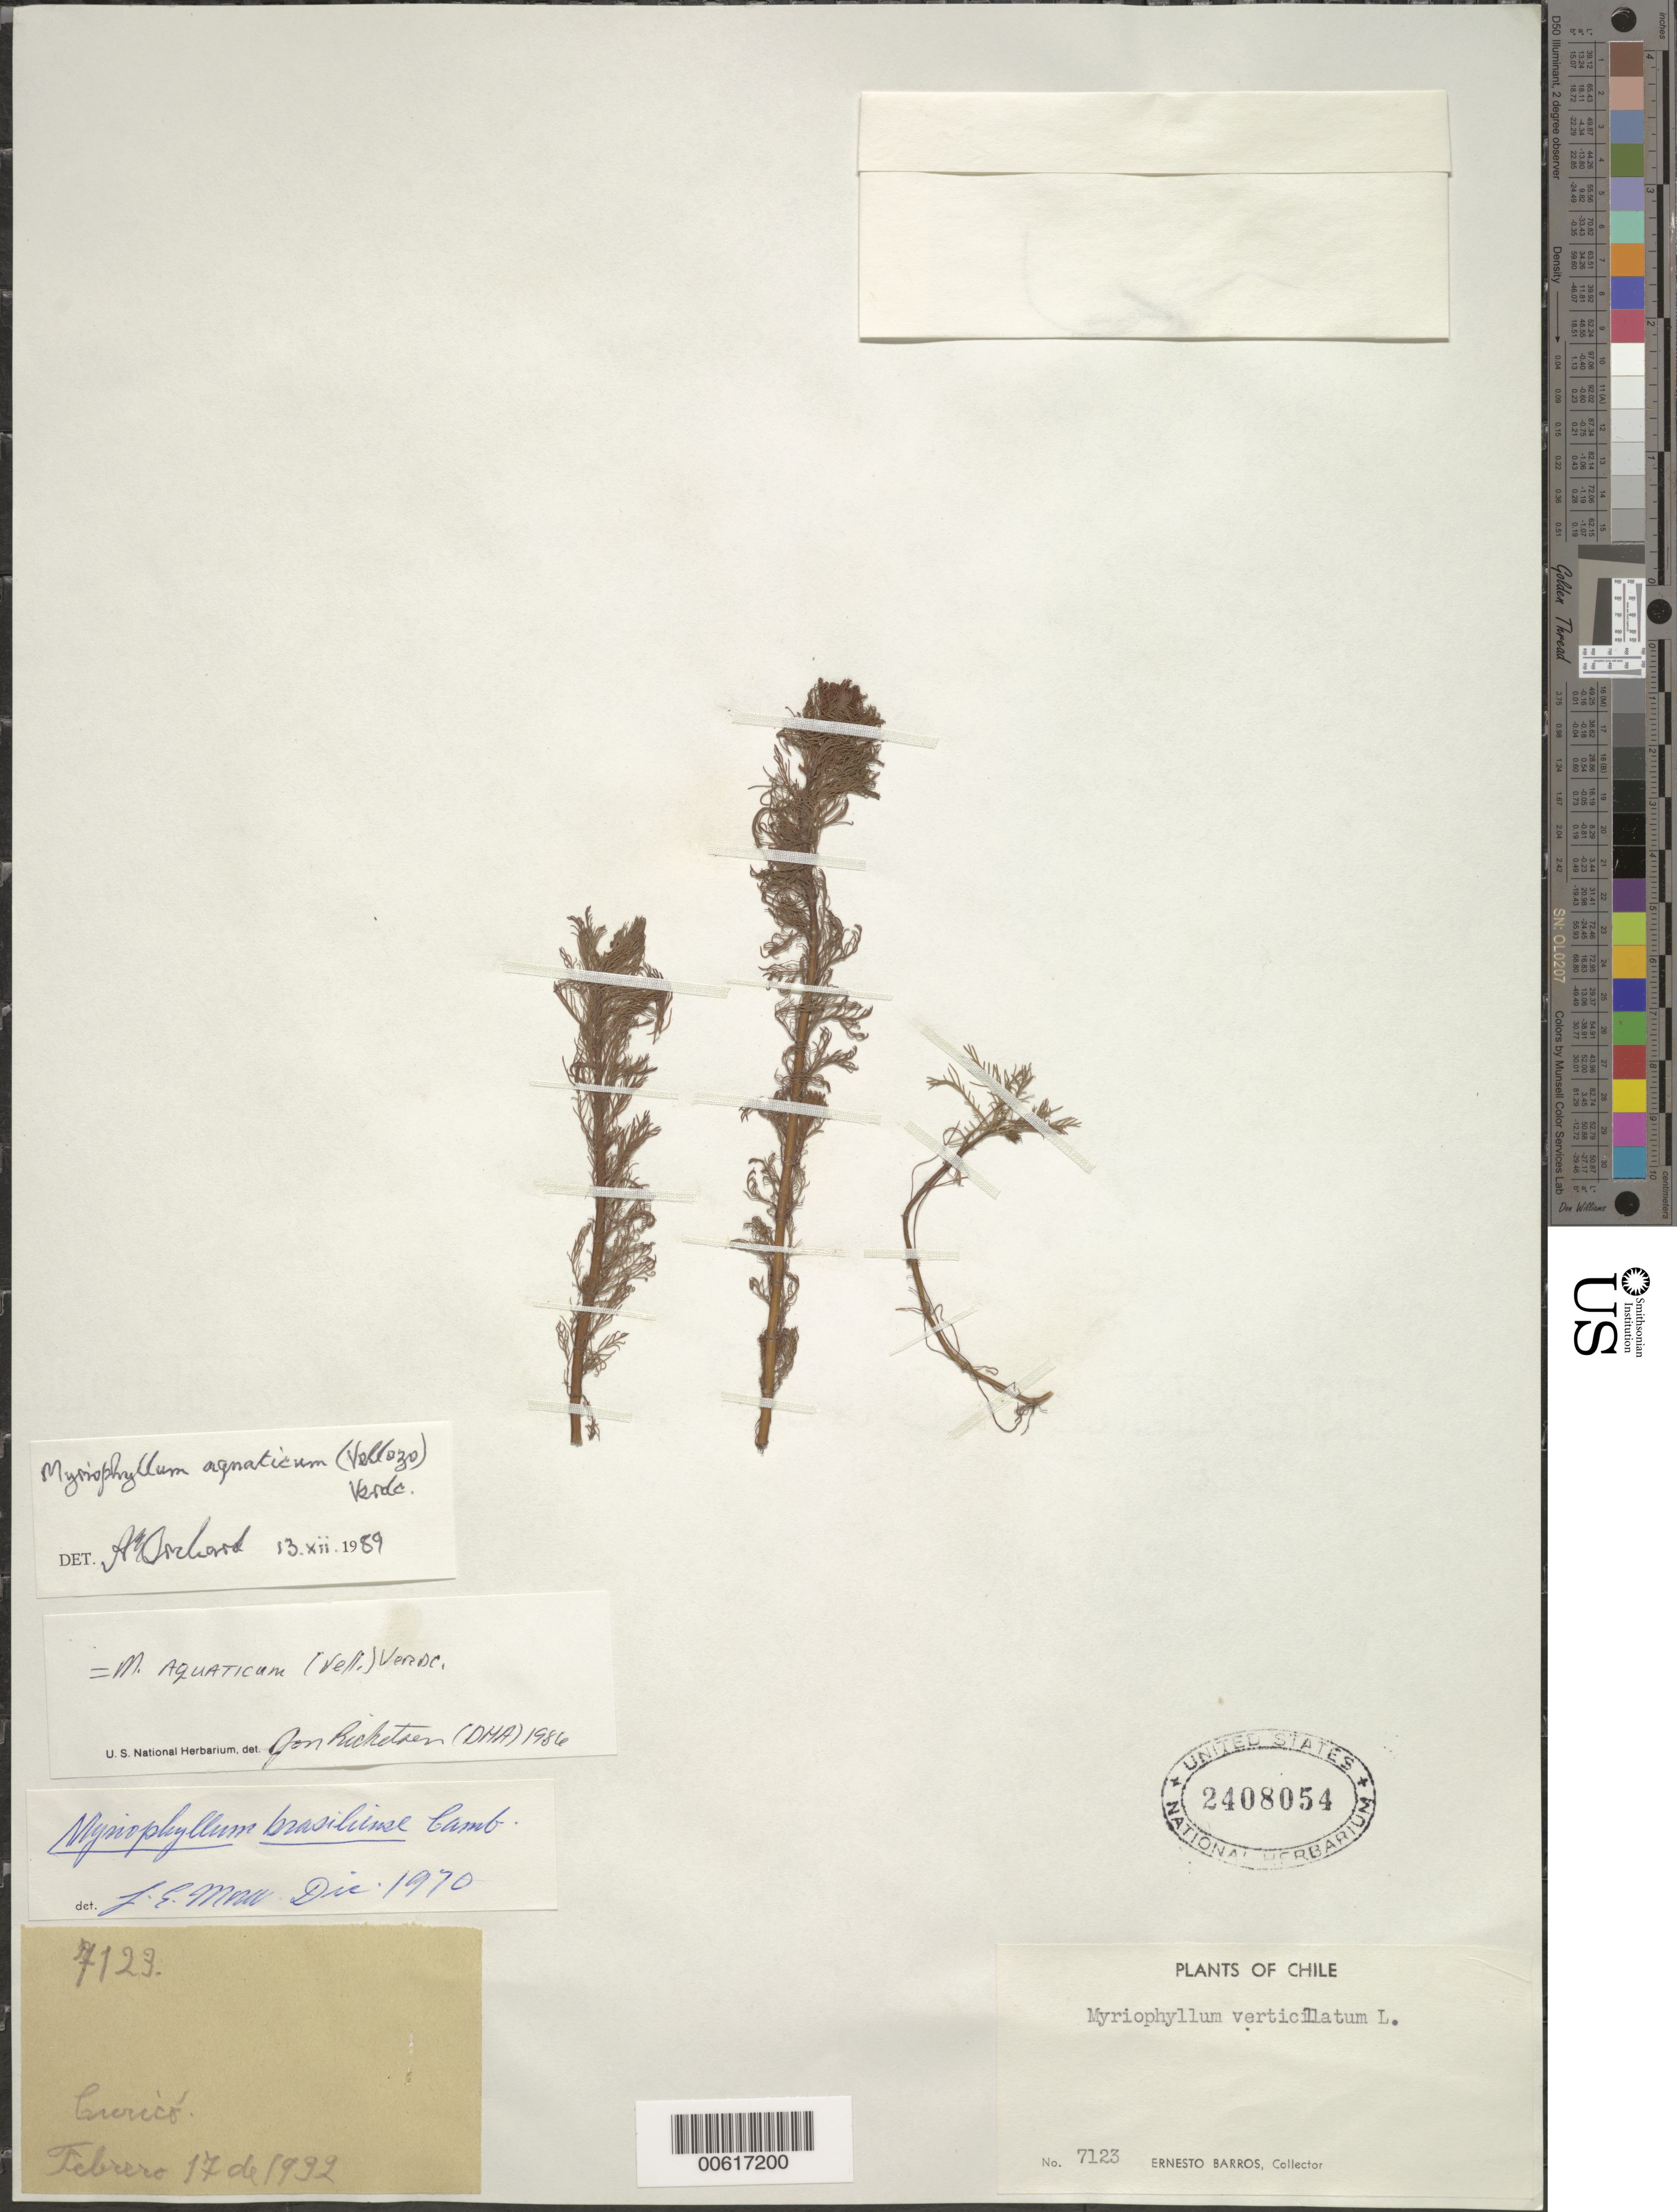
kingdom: Plantae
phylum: Tracheophyta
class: Magnoliopsida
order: Saxifragales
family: Haloragaceae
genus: Myriophyllum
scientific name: Myriophyllum aquaticum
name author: (Vell.) Verdc.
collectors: E. Barros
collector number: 7123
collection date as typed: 17 Feb 1922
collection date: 1922-02-17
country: Chile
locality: Curico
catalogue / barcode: US 2408054